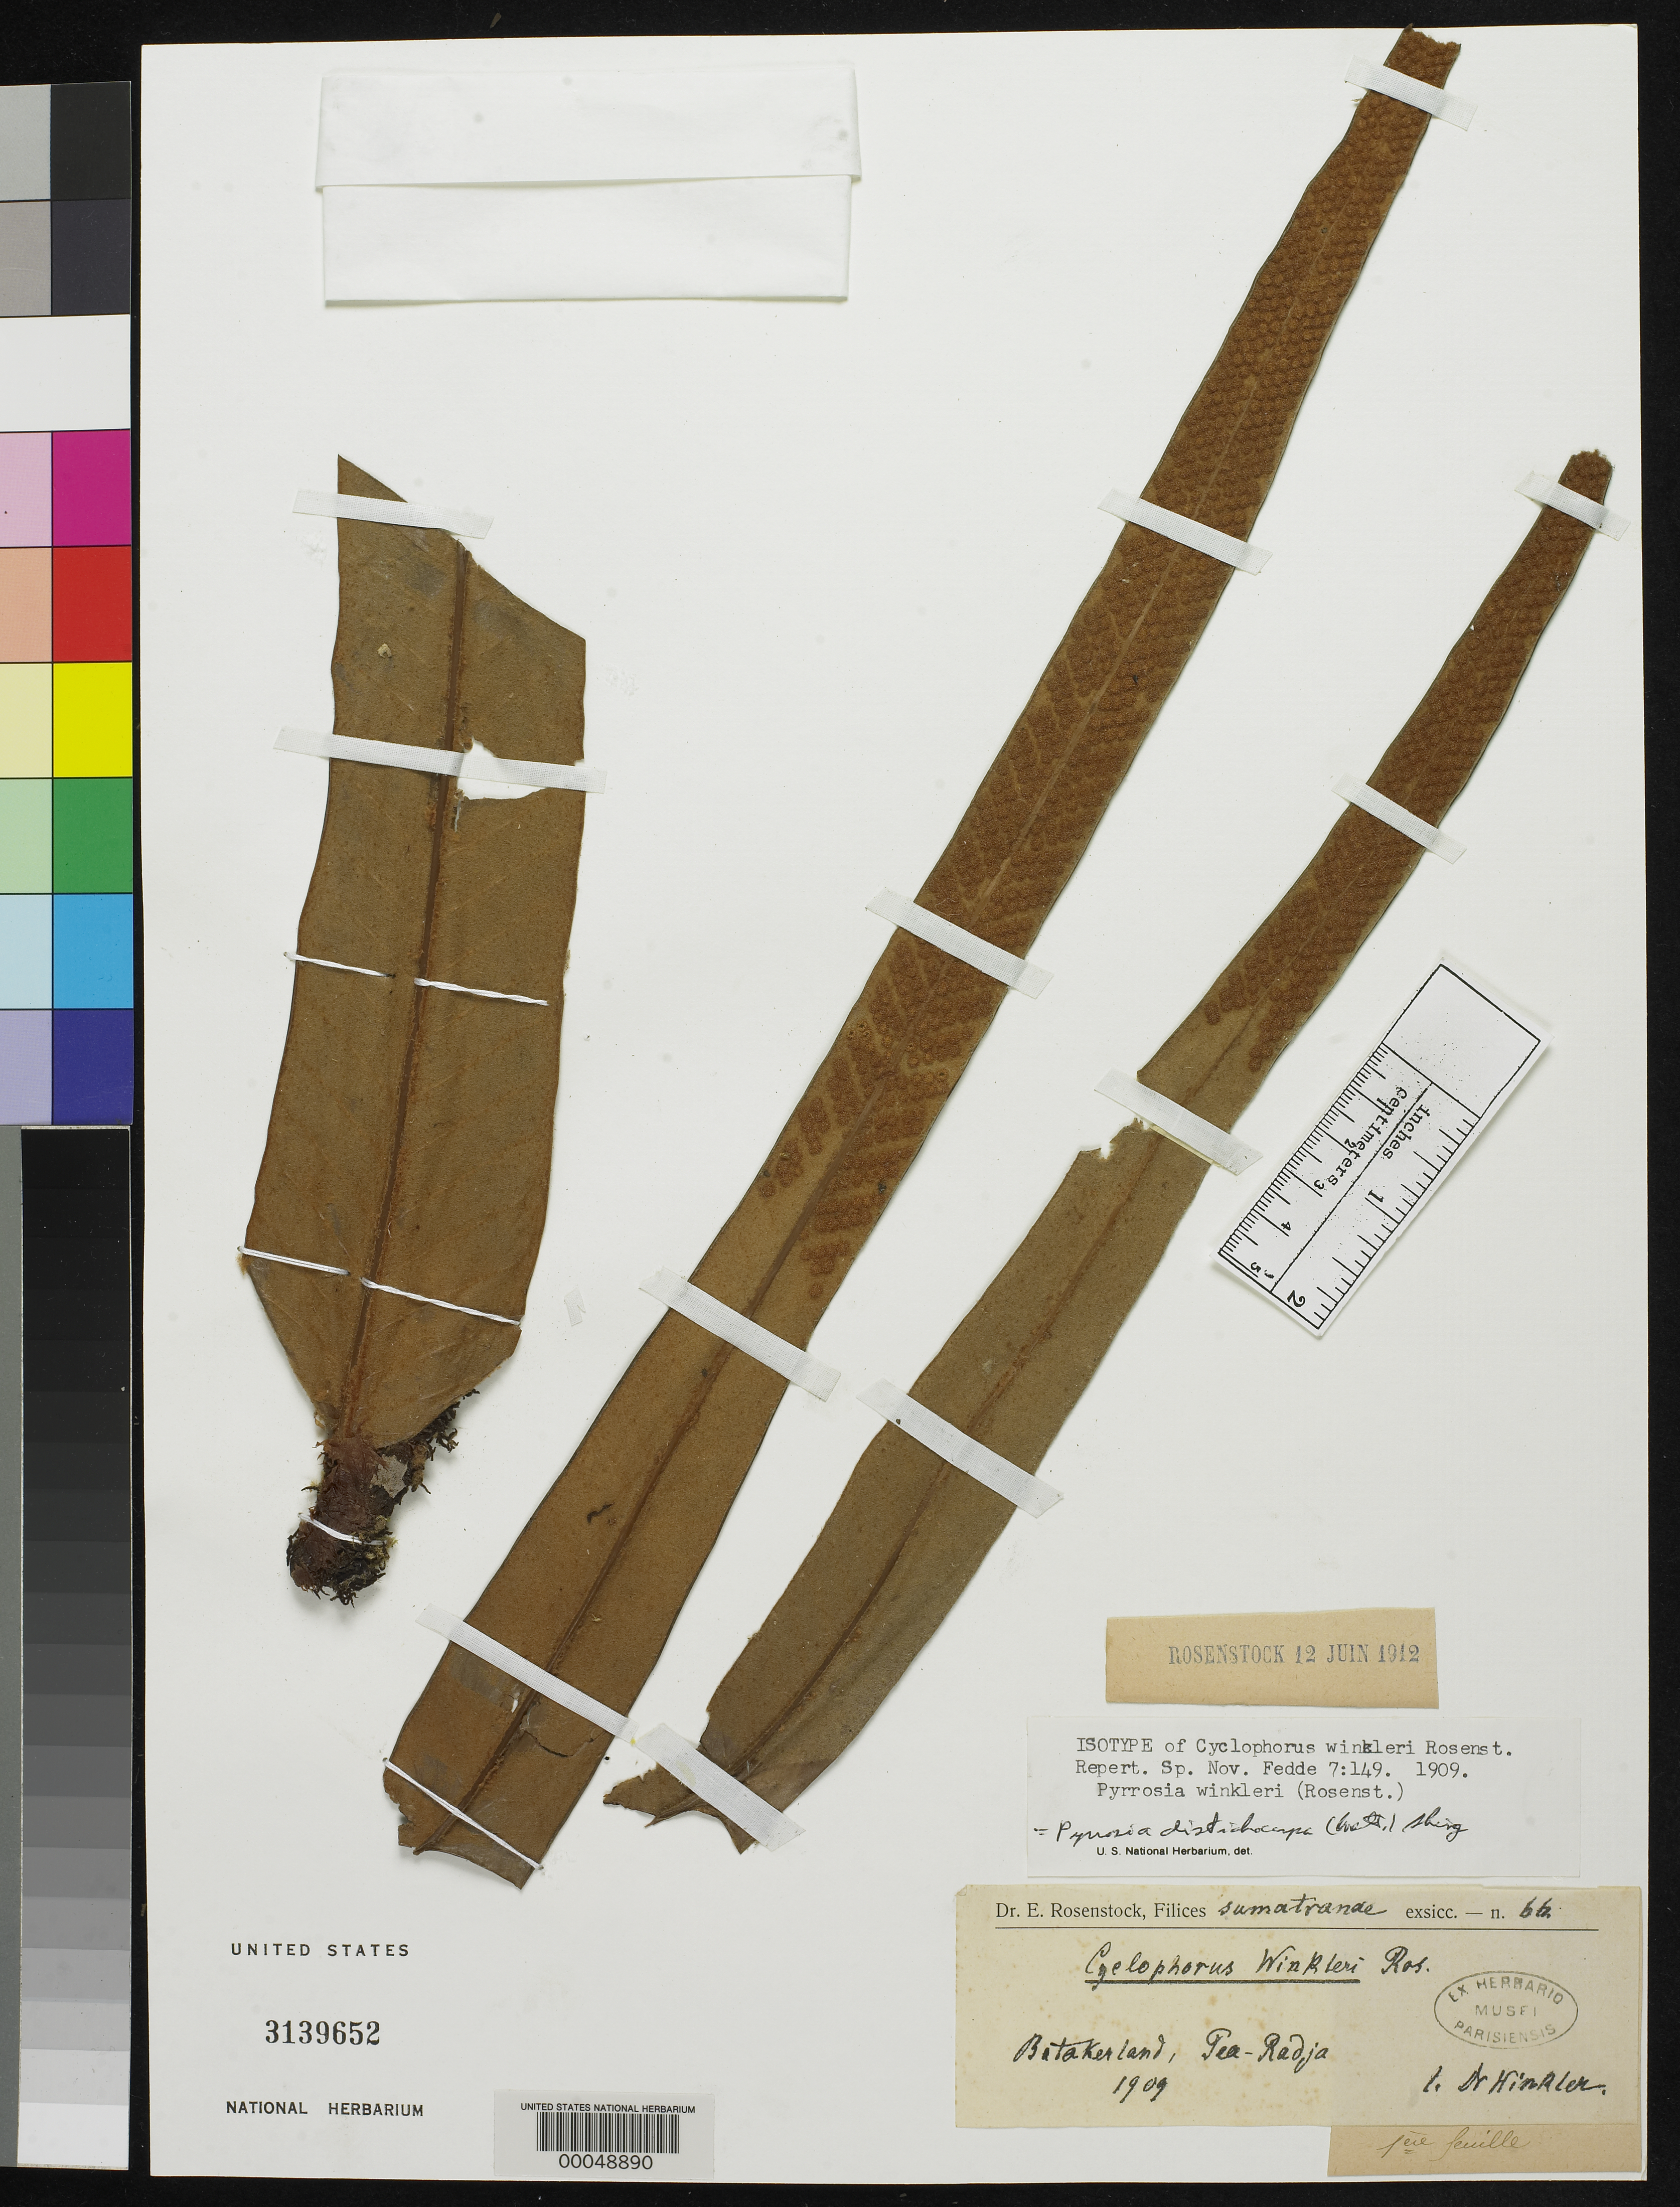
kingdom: Plantae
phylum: Tracheophyta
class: Polypodiopsida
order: Polypodiales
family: Polypodiaceae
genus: Cyclophorus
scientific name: Cyclophorus winkleri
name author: Rosenst.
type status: Isotype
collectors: K. J. M. Winkler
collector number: Ros. Fil. Sumatr. Exs. 66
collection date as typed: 1909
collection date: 1909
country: Indonesia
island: Sumatra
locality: Batak lands, Pea-radja, Taroetoeng.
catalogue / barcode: US 3139652